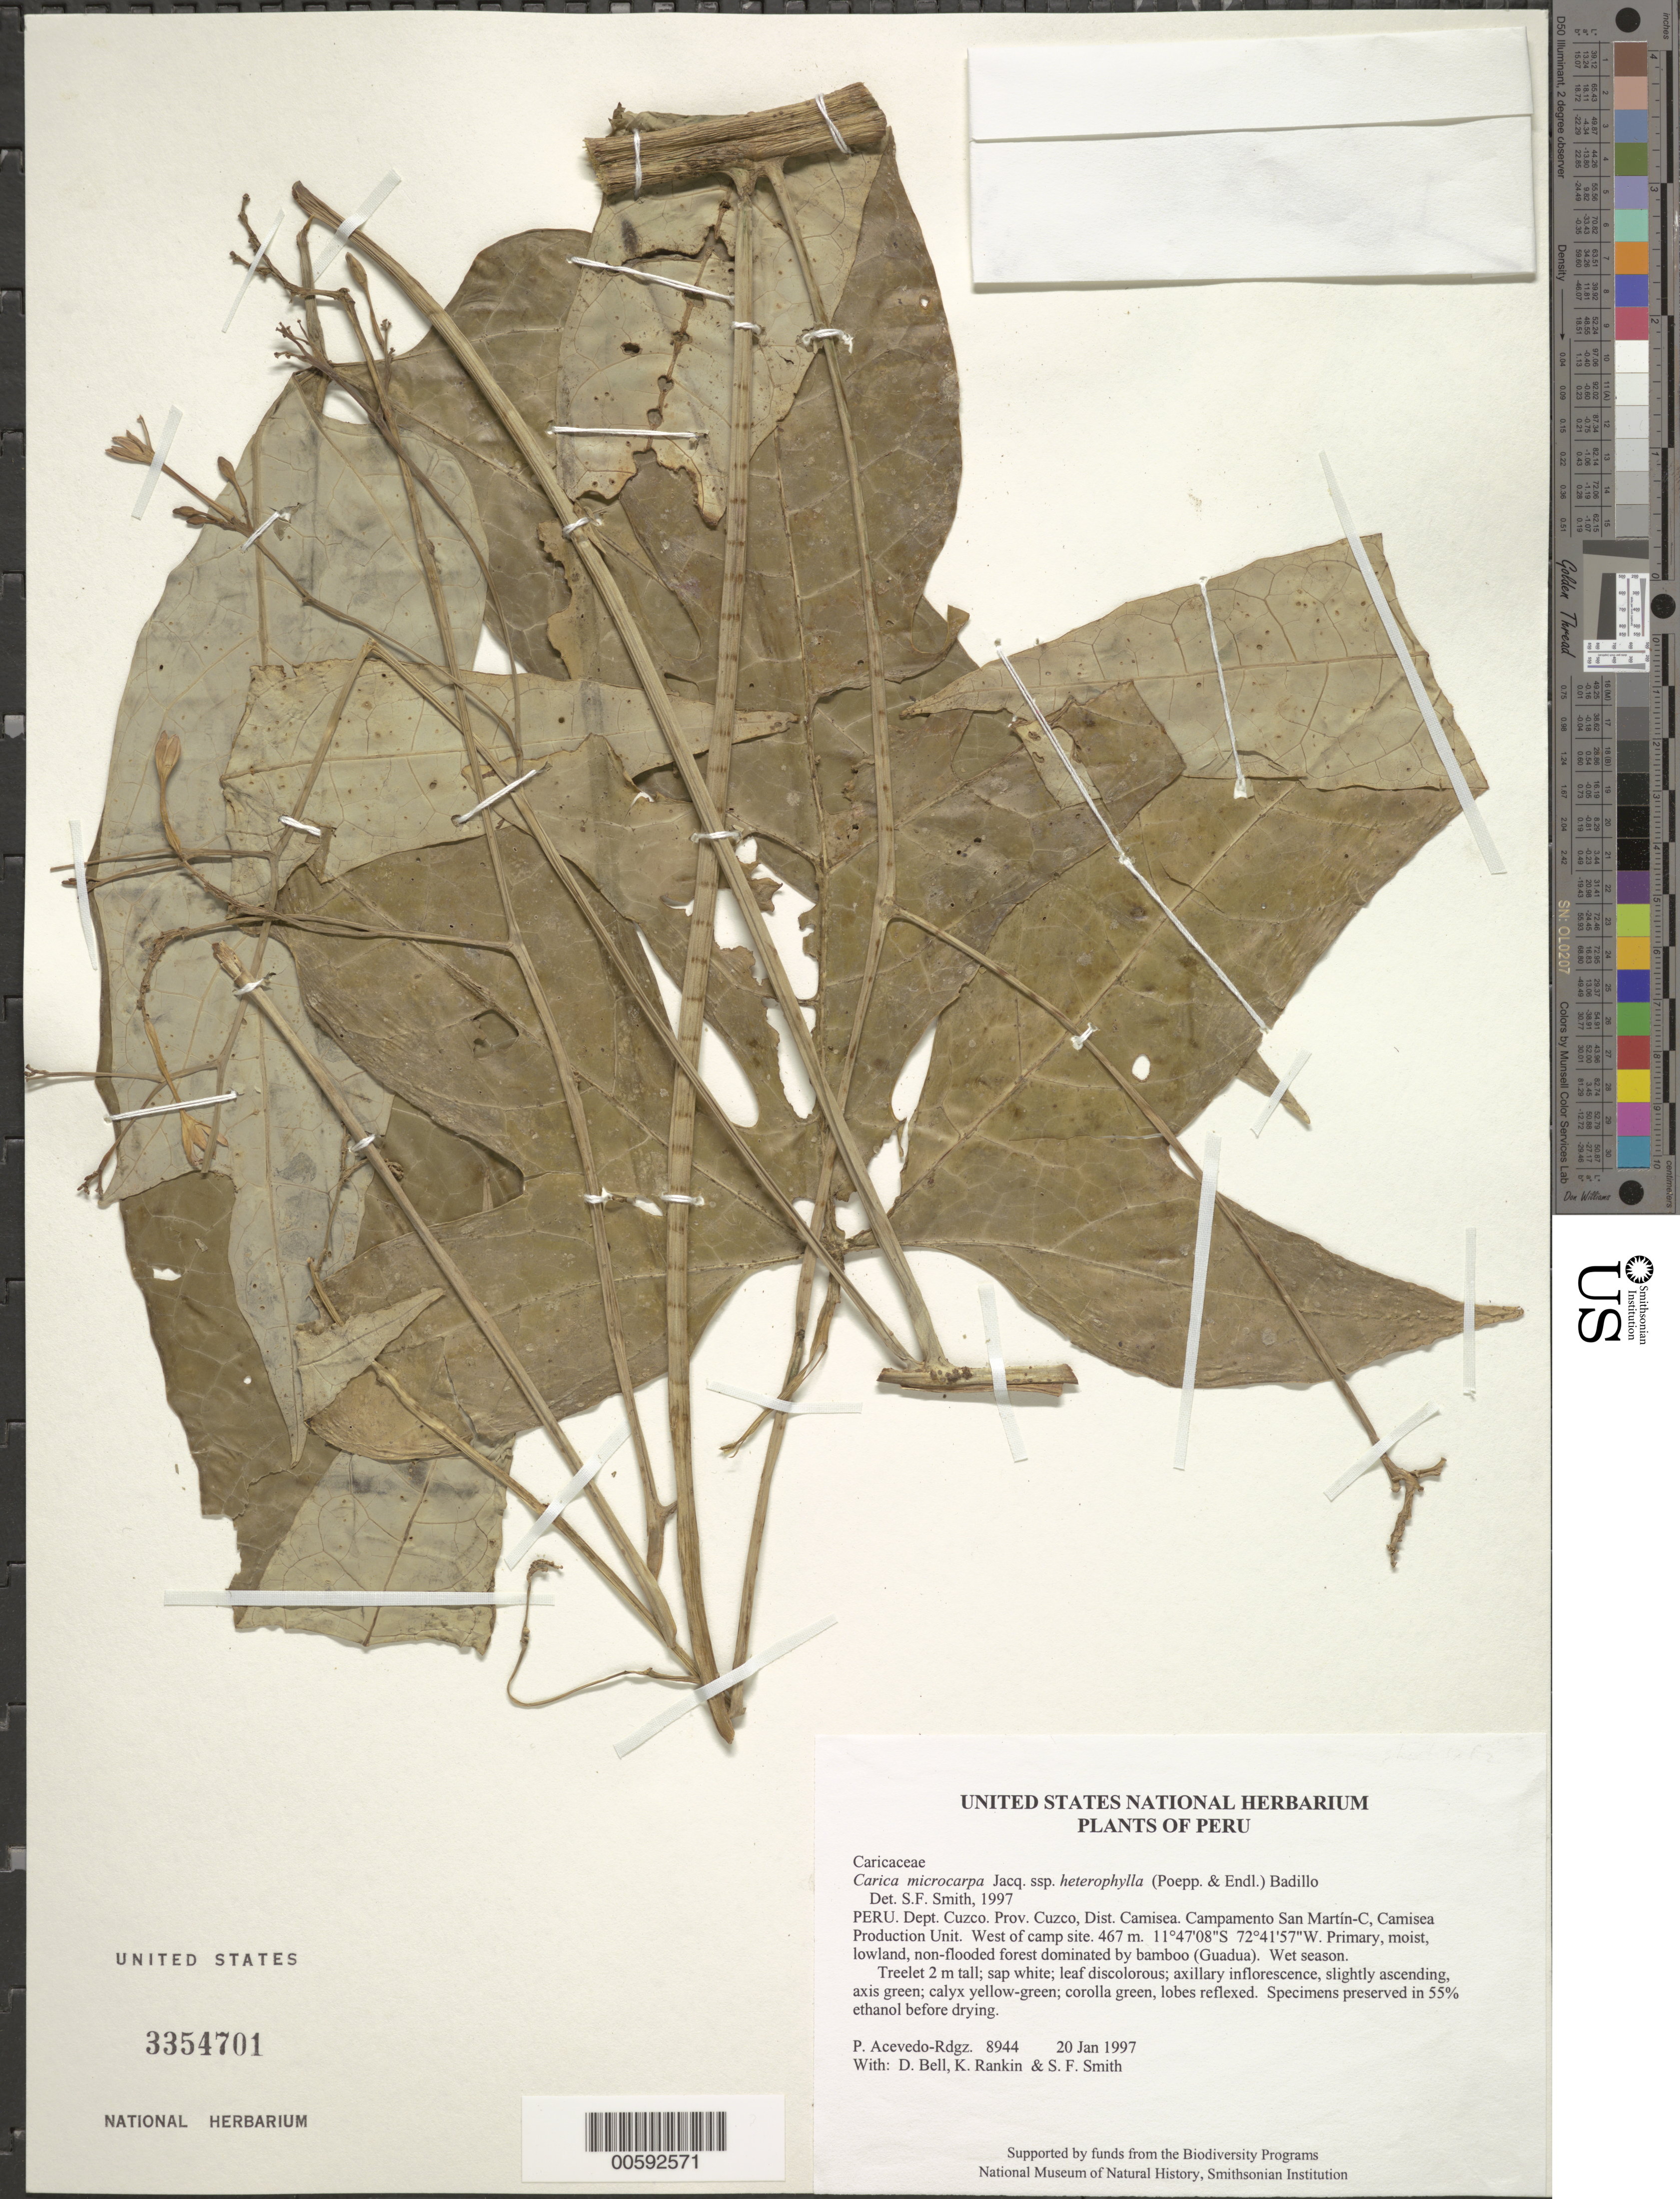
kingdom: Plantae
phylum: Tracheophyta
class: Magnoliopsida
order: Brassicales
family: Caricaceae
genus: Vasconcellea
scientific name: Vasconcellea microcarpa subsp. heterophylla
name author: (Poepp. & Endl.) V.M. Badillo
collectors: P. Acevedo-Rodr., D. A. Bell, K. B. Rankin & S.F. Smith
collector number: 8944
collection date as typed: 20 Jan 1997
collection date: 1997-01-20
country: Peru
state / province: Cusco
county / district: Cusco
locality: Districto Camisea, Campamento San Martín-C, Camisea Production Unit. West of camp site.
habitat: Primary, moist, lowland, non-flooded forest dominated by bamboo (Guadua). Wet season.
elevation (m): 467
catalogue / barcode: US 3354701